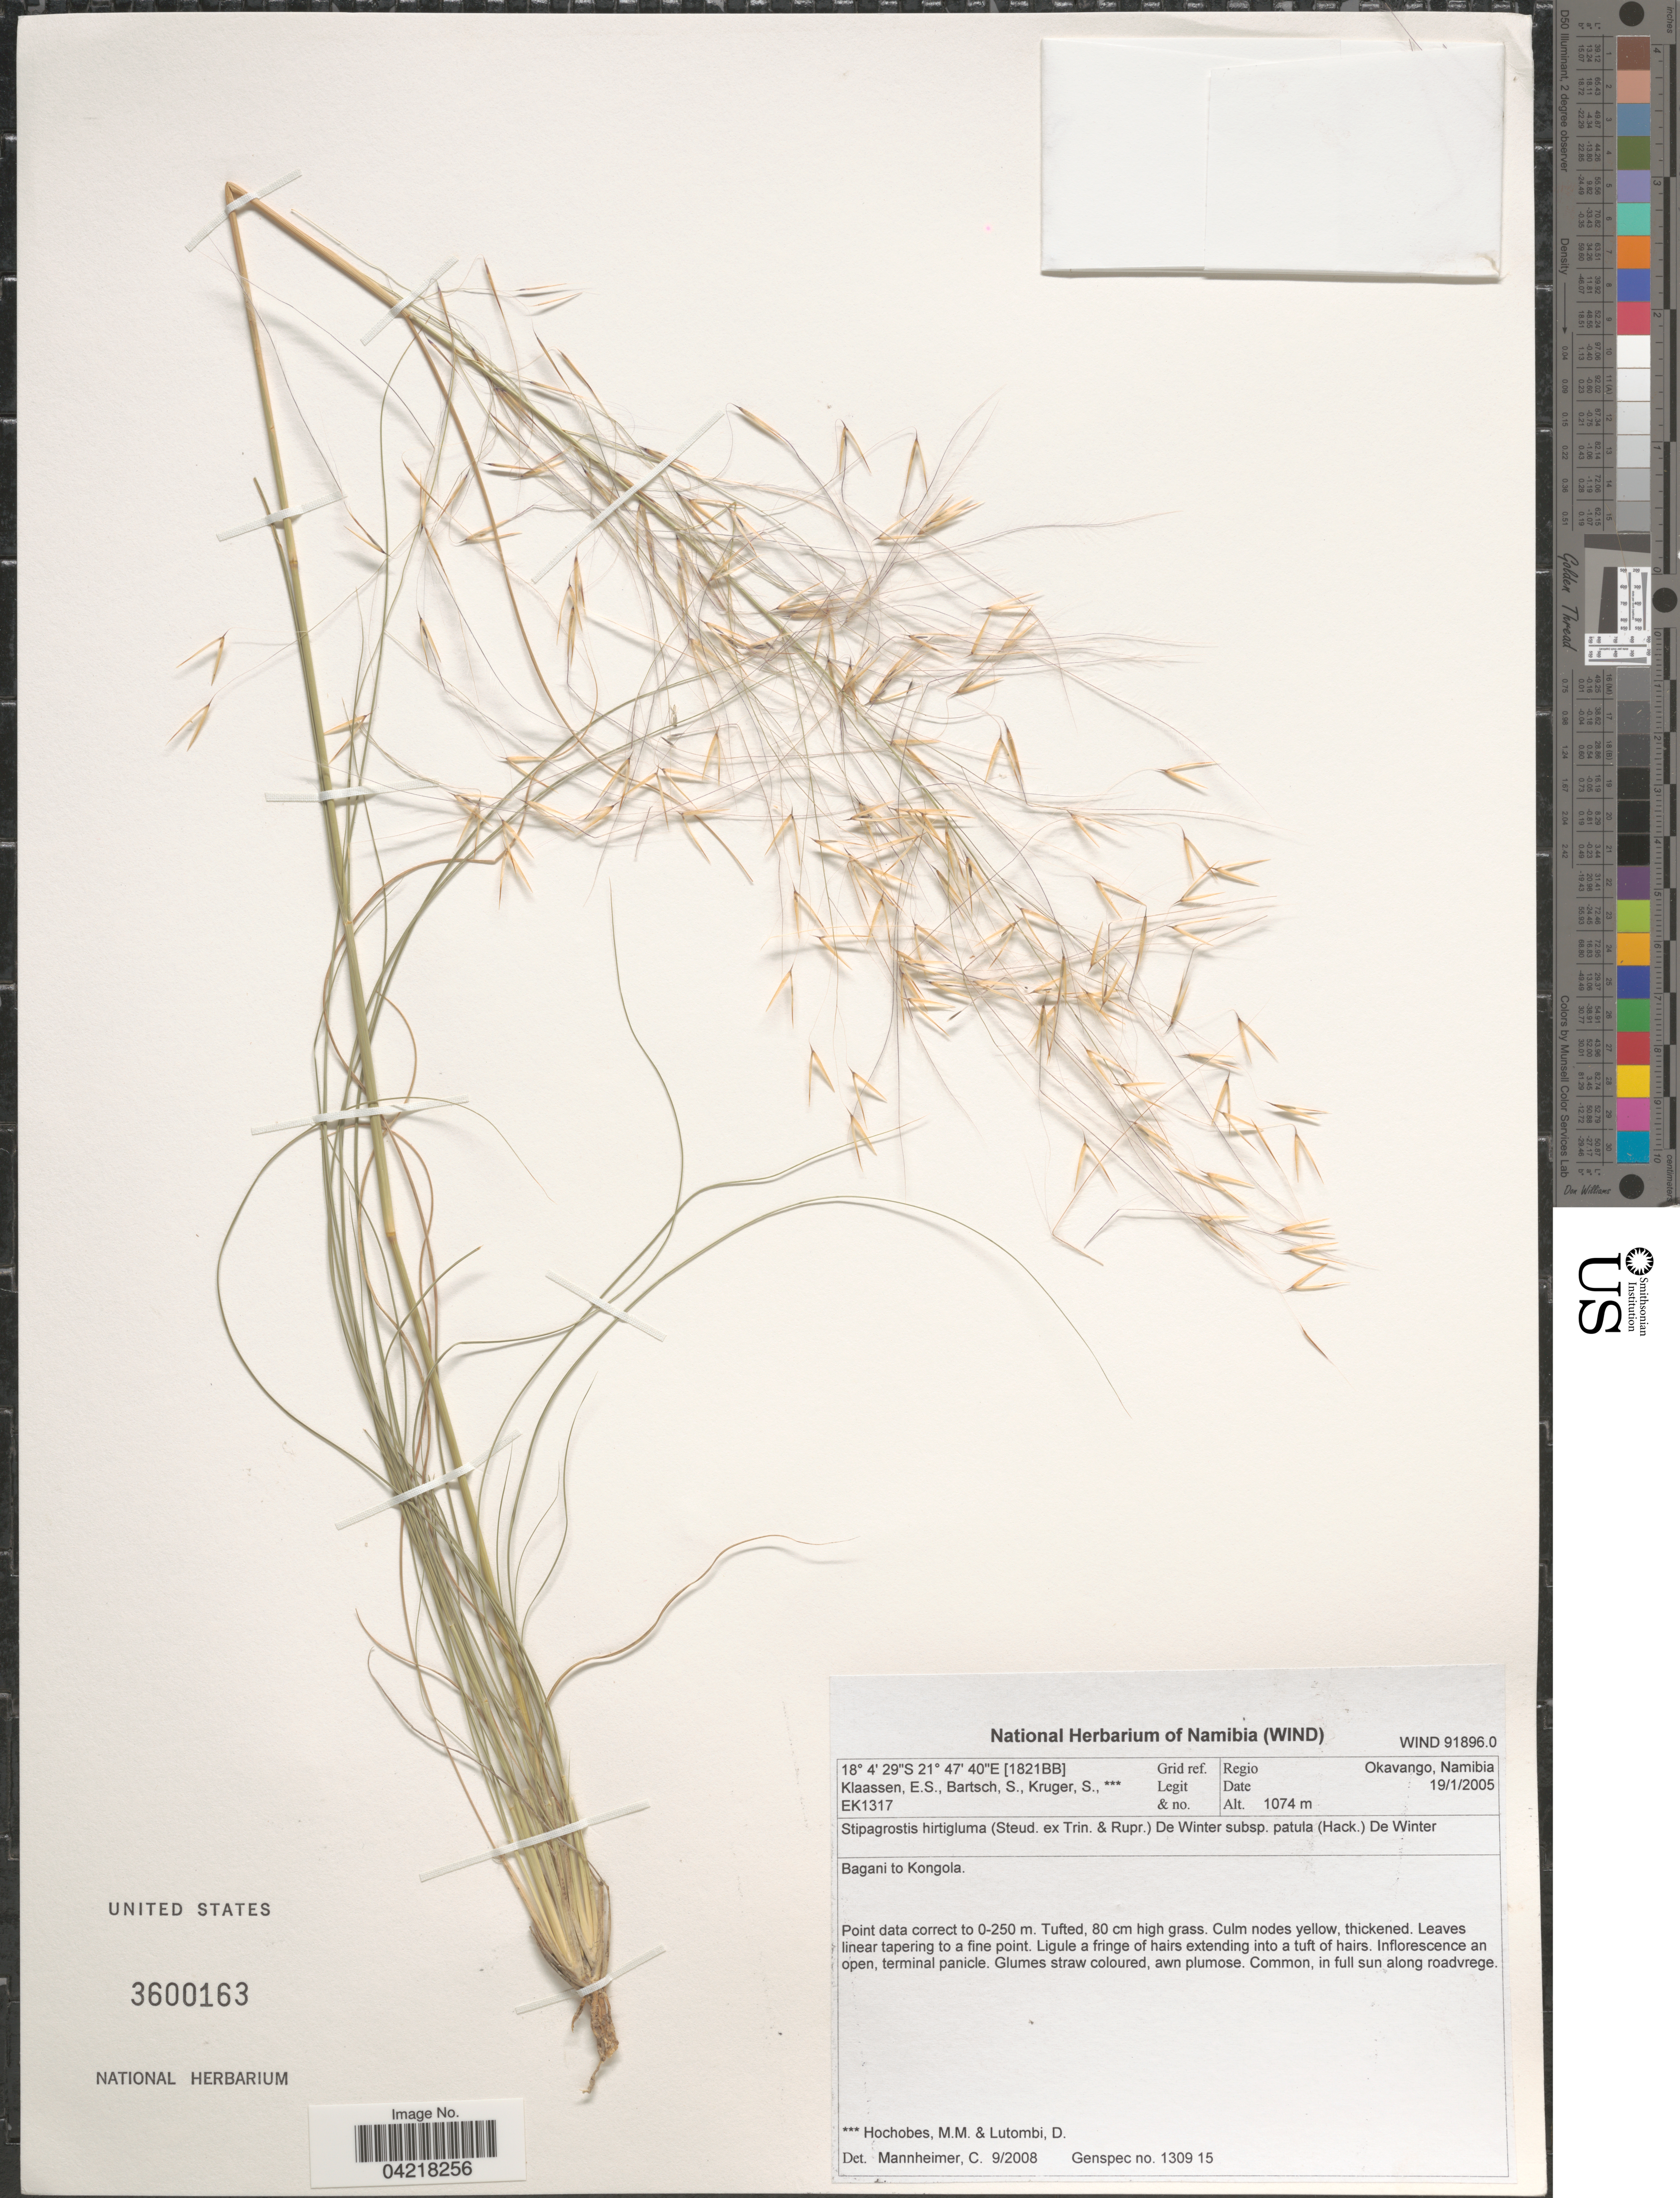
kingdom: Plantae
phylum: Tracheophyta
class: Liliopsida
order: Poales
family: Poaceae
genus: Stipagrostis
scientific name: Stipagrostis hirtigluma subsp. patula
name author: (Hack.) De Winter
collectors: E. S. Klaassen, S. Bartsch, S. Kruger, M. Hochobes & D. Lutombi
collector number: EK1317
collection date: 2005-01-19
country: Namibia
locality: Okavango. Bagani to Kongola. [1821BB] Grid ref. Regio Okavango, Namibia.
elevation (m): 1074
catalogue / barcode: US 3600163